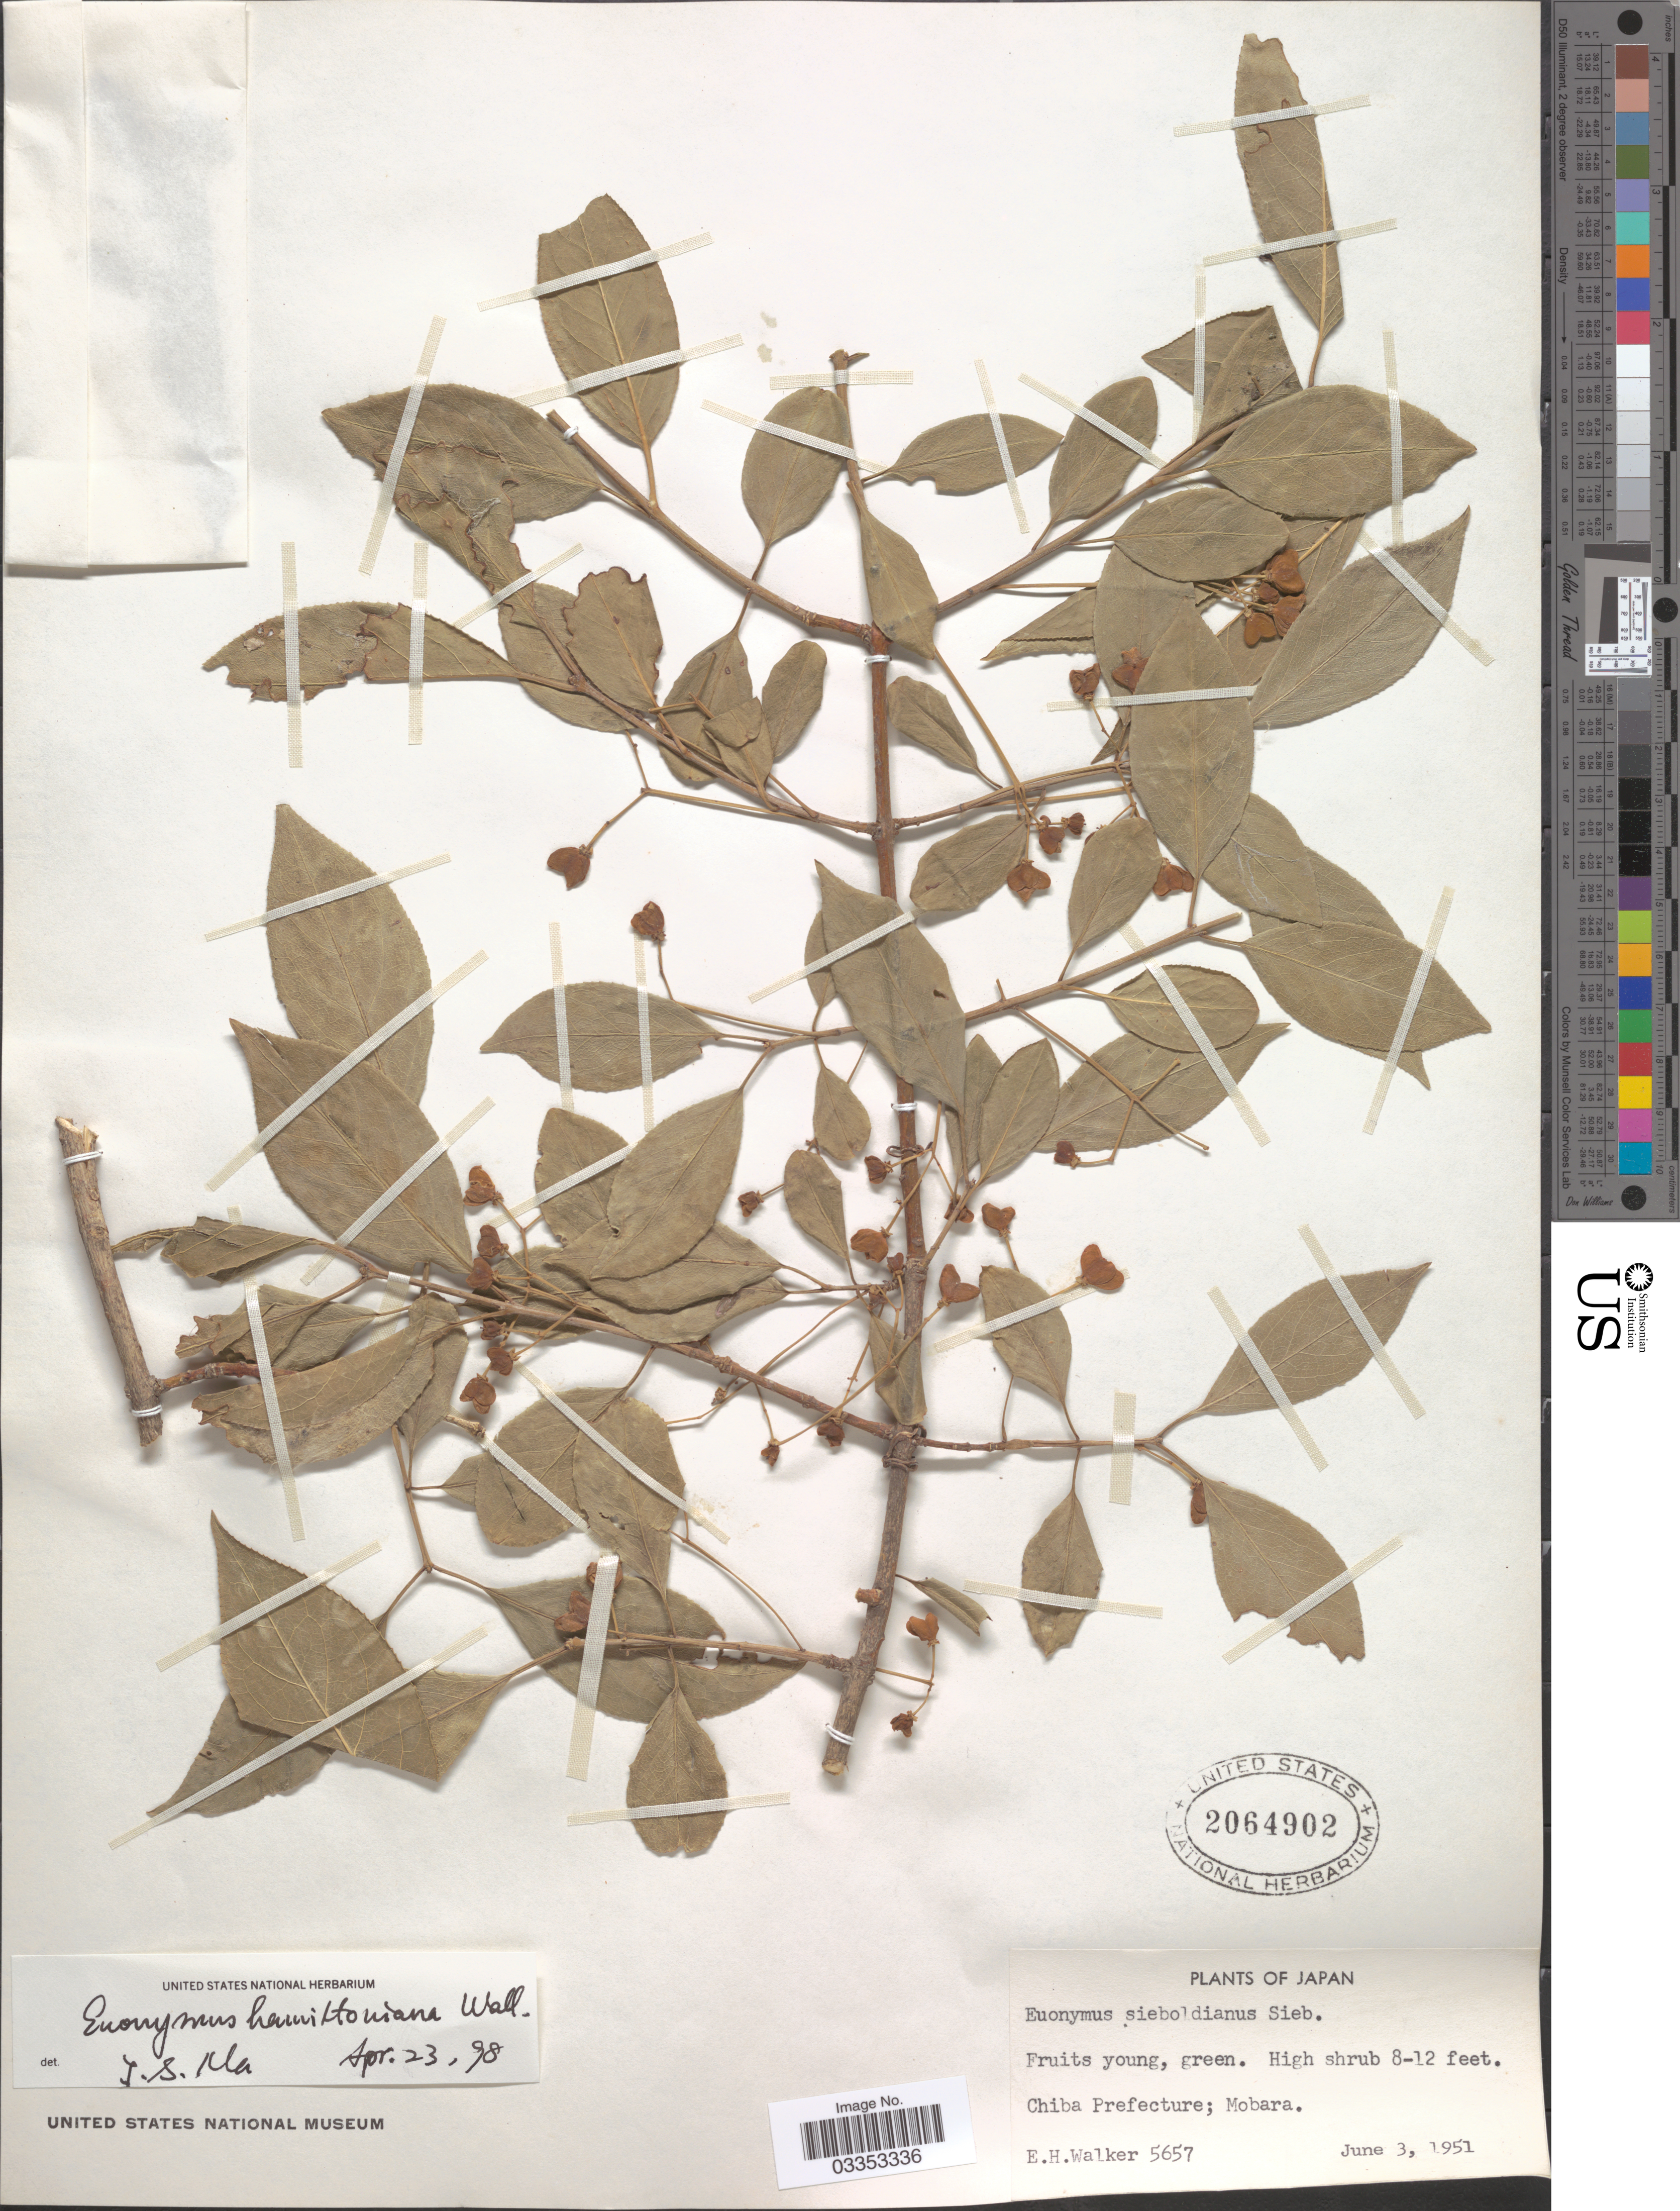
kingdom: Plantae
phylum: Tracheophyta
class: Magnoliopsida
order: Celastrales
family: Celastraceae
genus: Euonymus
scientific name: Euonymus hamiltonianus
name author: Wall.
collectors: E. H. Walker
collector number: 5657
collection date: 1951-06-03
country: Japan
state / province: Tiba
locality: Chiba Prefecture; Mobara.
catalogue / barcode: US 2064902